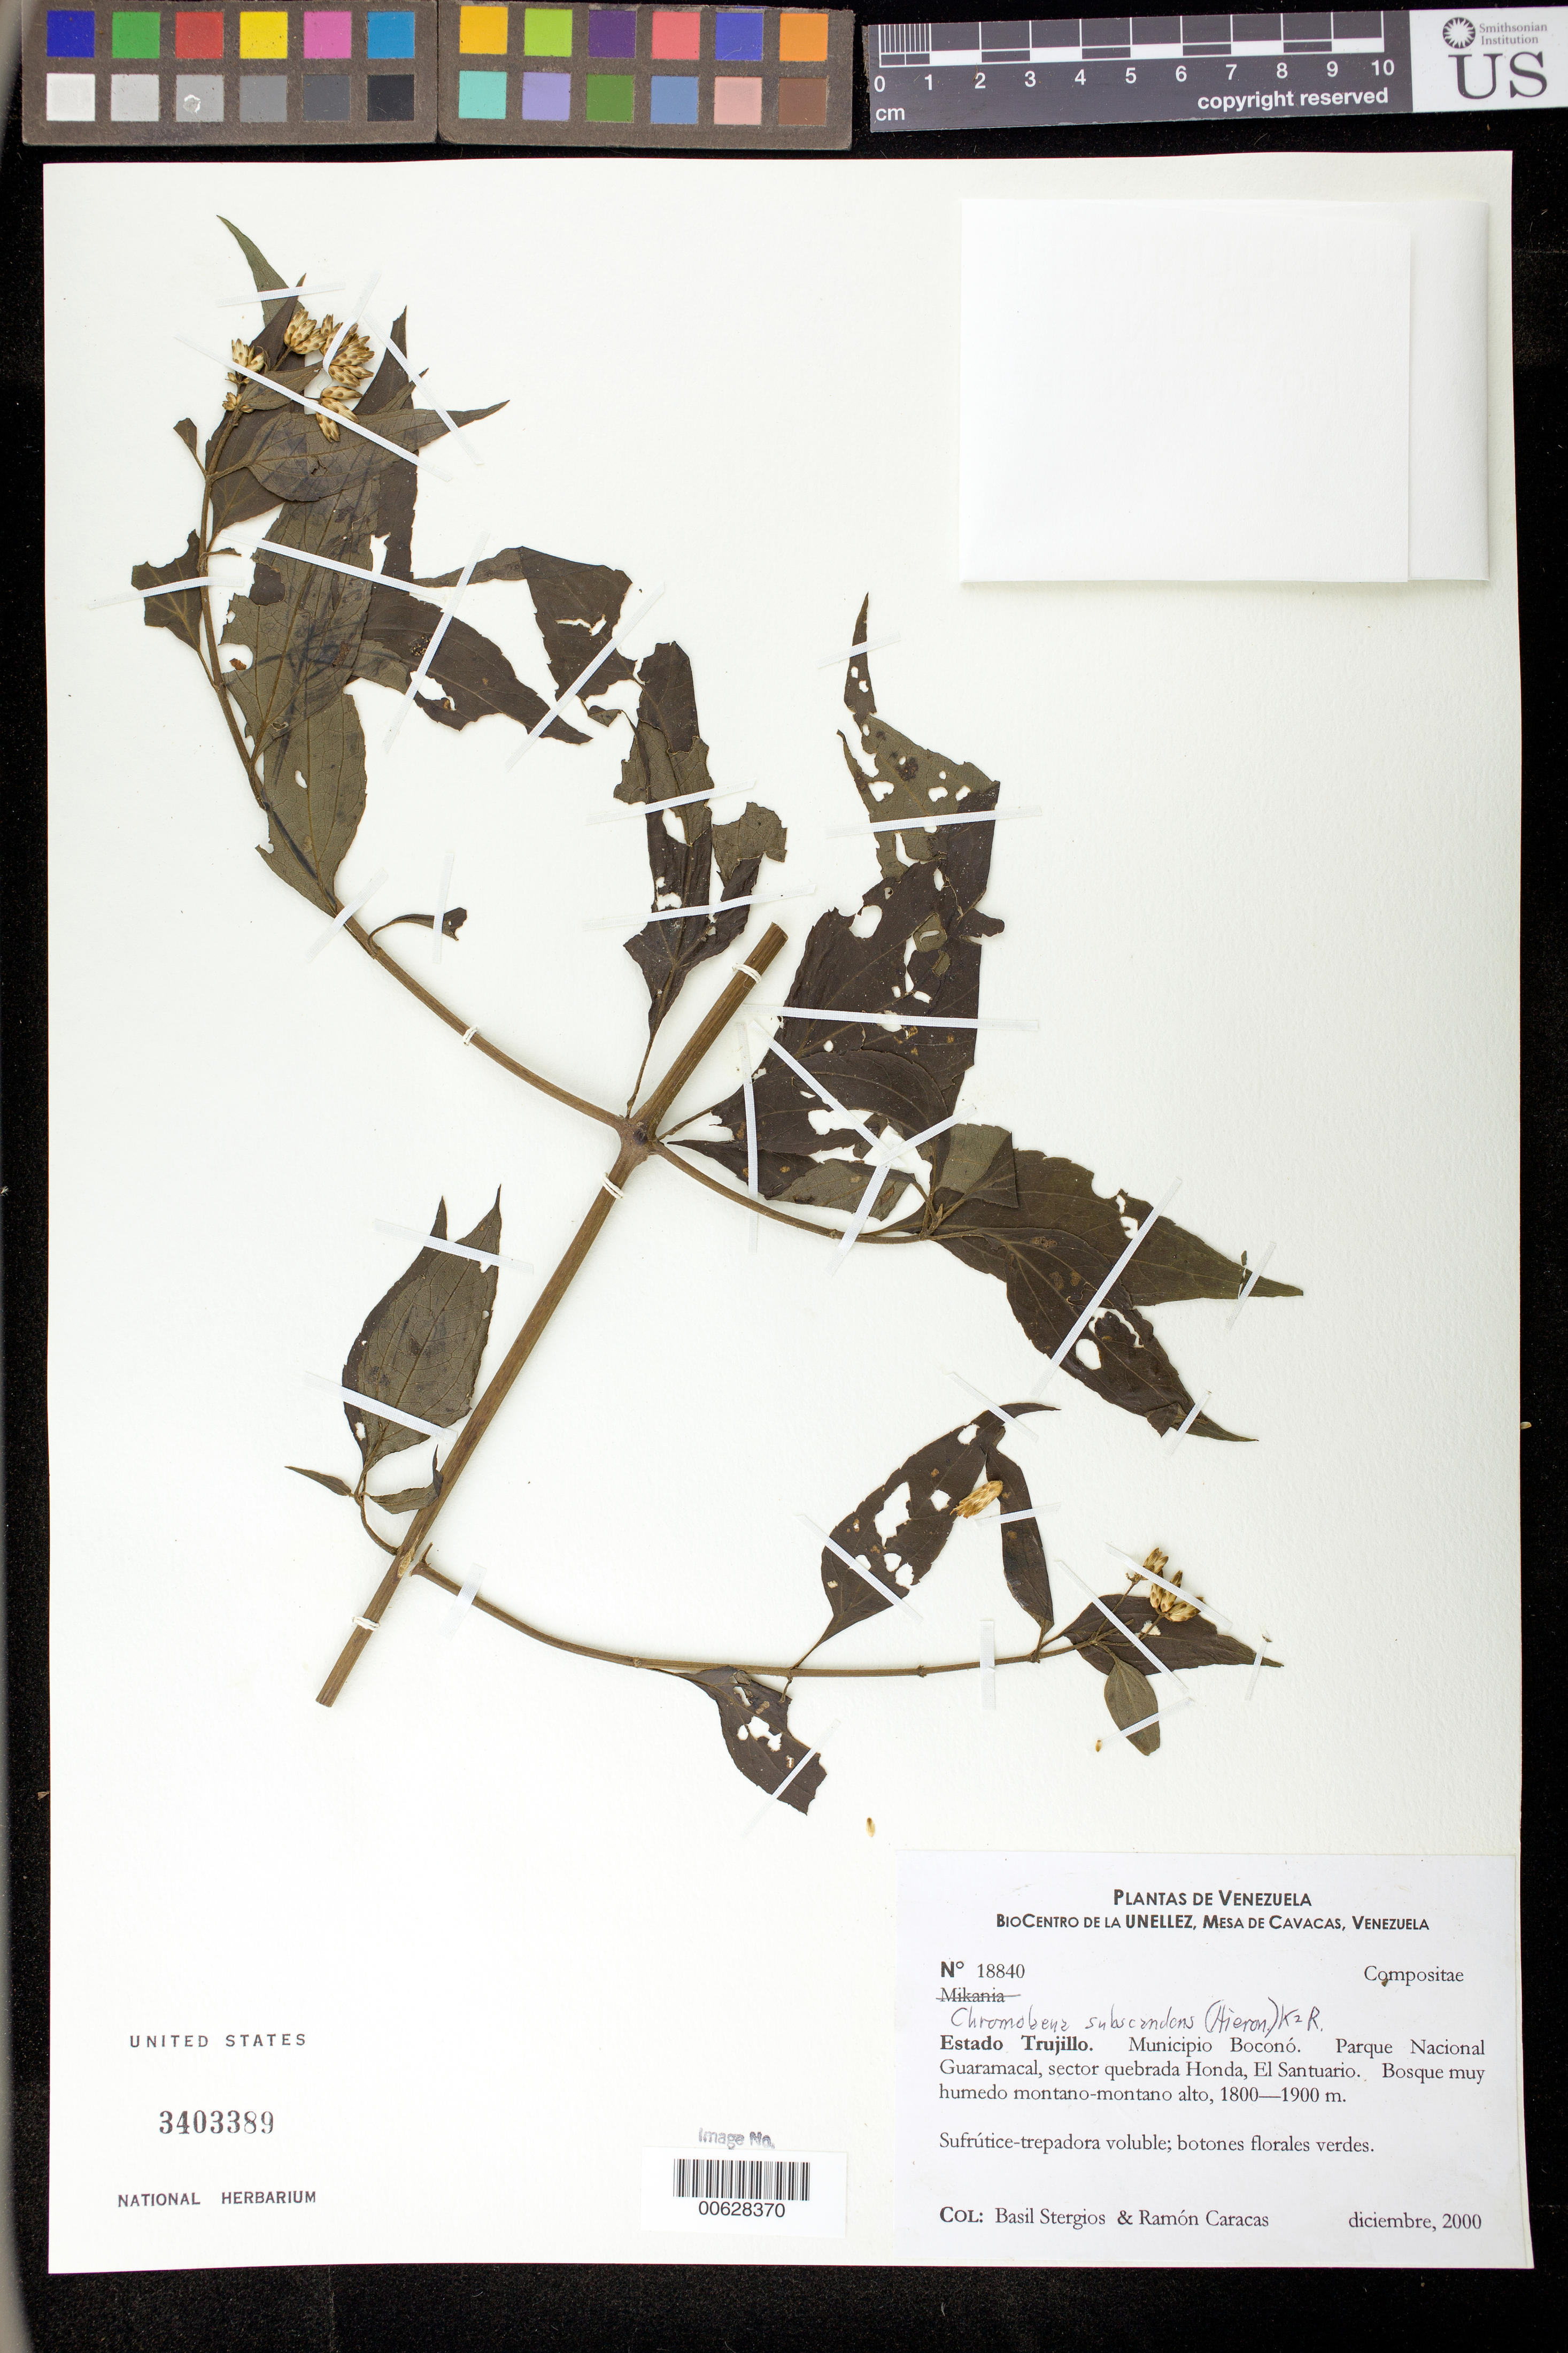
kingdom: Plantae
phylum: Tracheophyta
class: Magnoliopsida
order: Asterales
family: Asteraceae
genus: Chromolaena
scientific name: Chromolaena subscandens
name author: (Hieron.) R.M. King & H. Rob.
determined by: Robinson, Harold E., (US)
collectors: B. G. Stergios & R. Caracas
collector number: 18840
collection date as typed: Dec 2000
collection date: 2000-12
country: Venezuela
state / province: Trujillo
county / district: Boconó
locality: Parque Nacional Guaramacal, quebrada Honda, El Santuario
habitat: Bosque muy húmedo montano-montano alto.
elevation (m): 1800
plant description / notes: PORT, US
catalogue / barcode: US 3403389